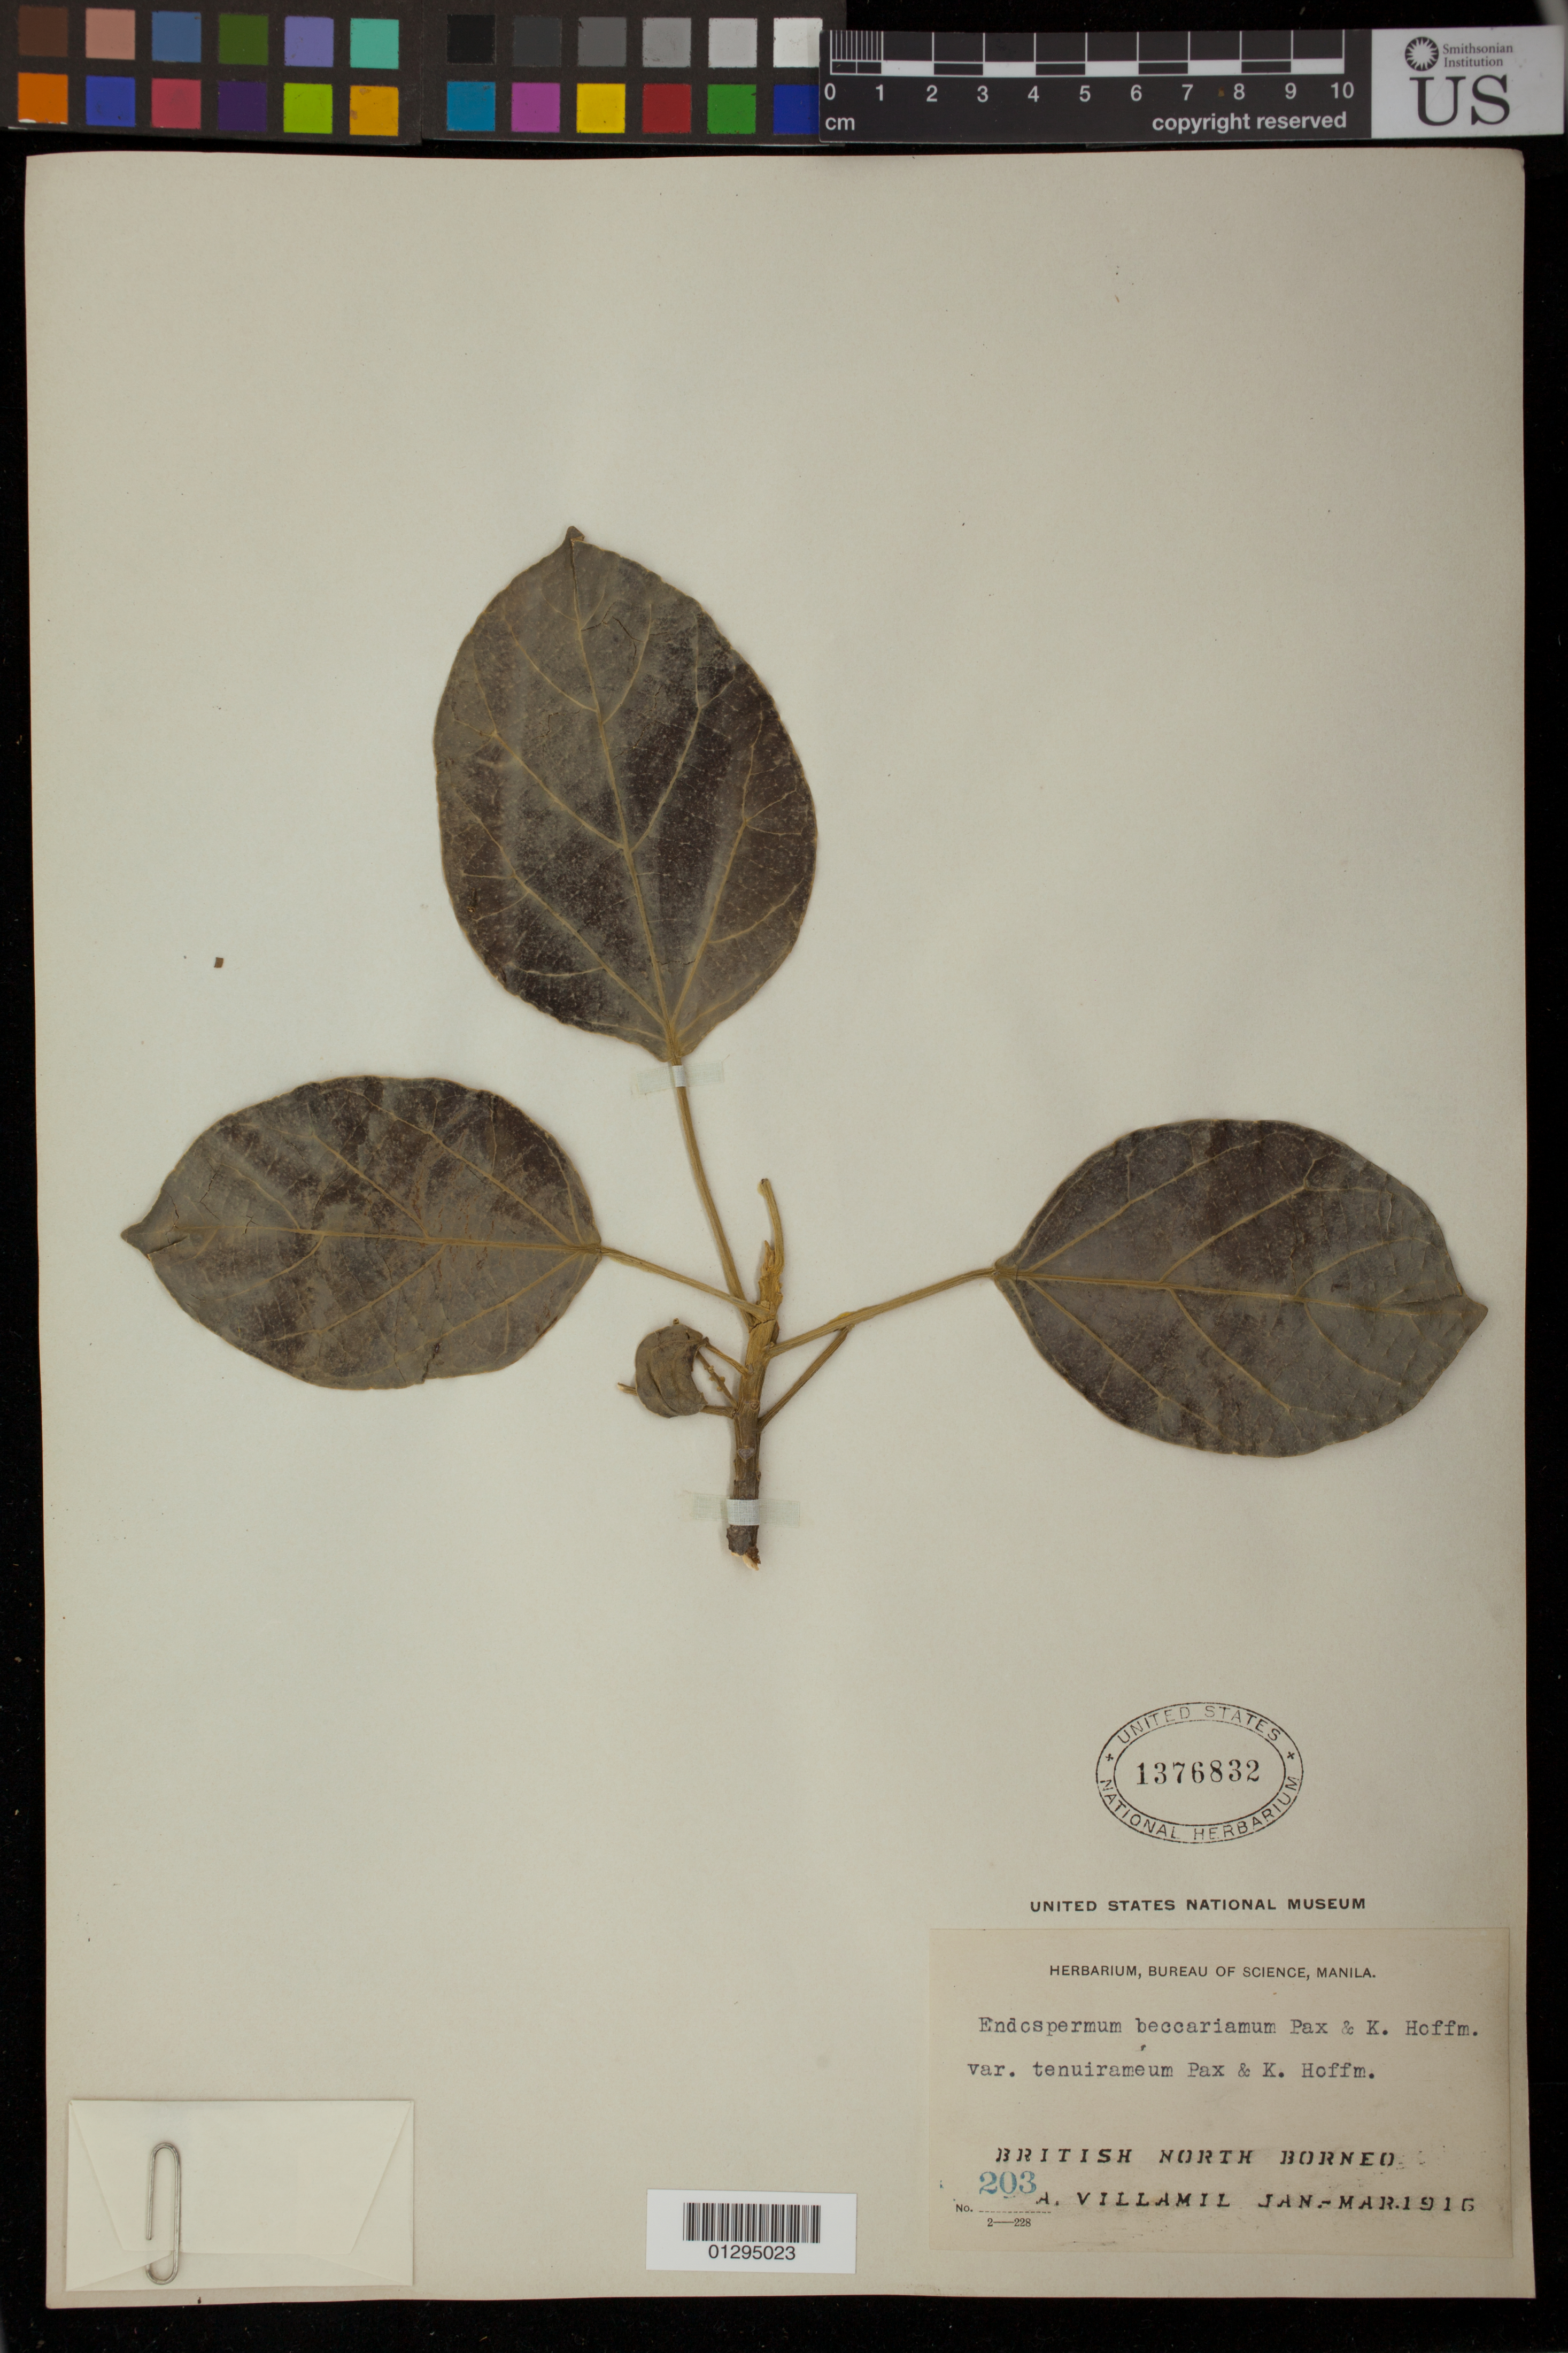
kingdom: Plantae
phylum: Tracheophyta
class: Magnoliopsida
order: Malpighiales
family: Euphorbiaceae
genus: Endospermum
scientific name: Endospermum diadenum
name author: (Miq.) Airy Shaw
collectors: A. Villamil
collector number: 203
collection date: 1916-01/1916-03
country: Malaysia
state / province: Sabah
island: Borneo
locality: British North Borneo.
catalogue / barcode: US 1376832